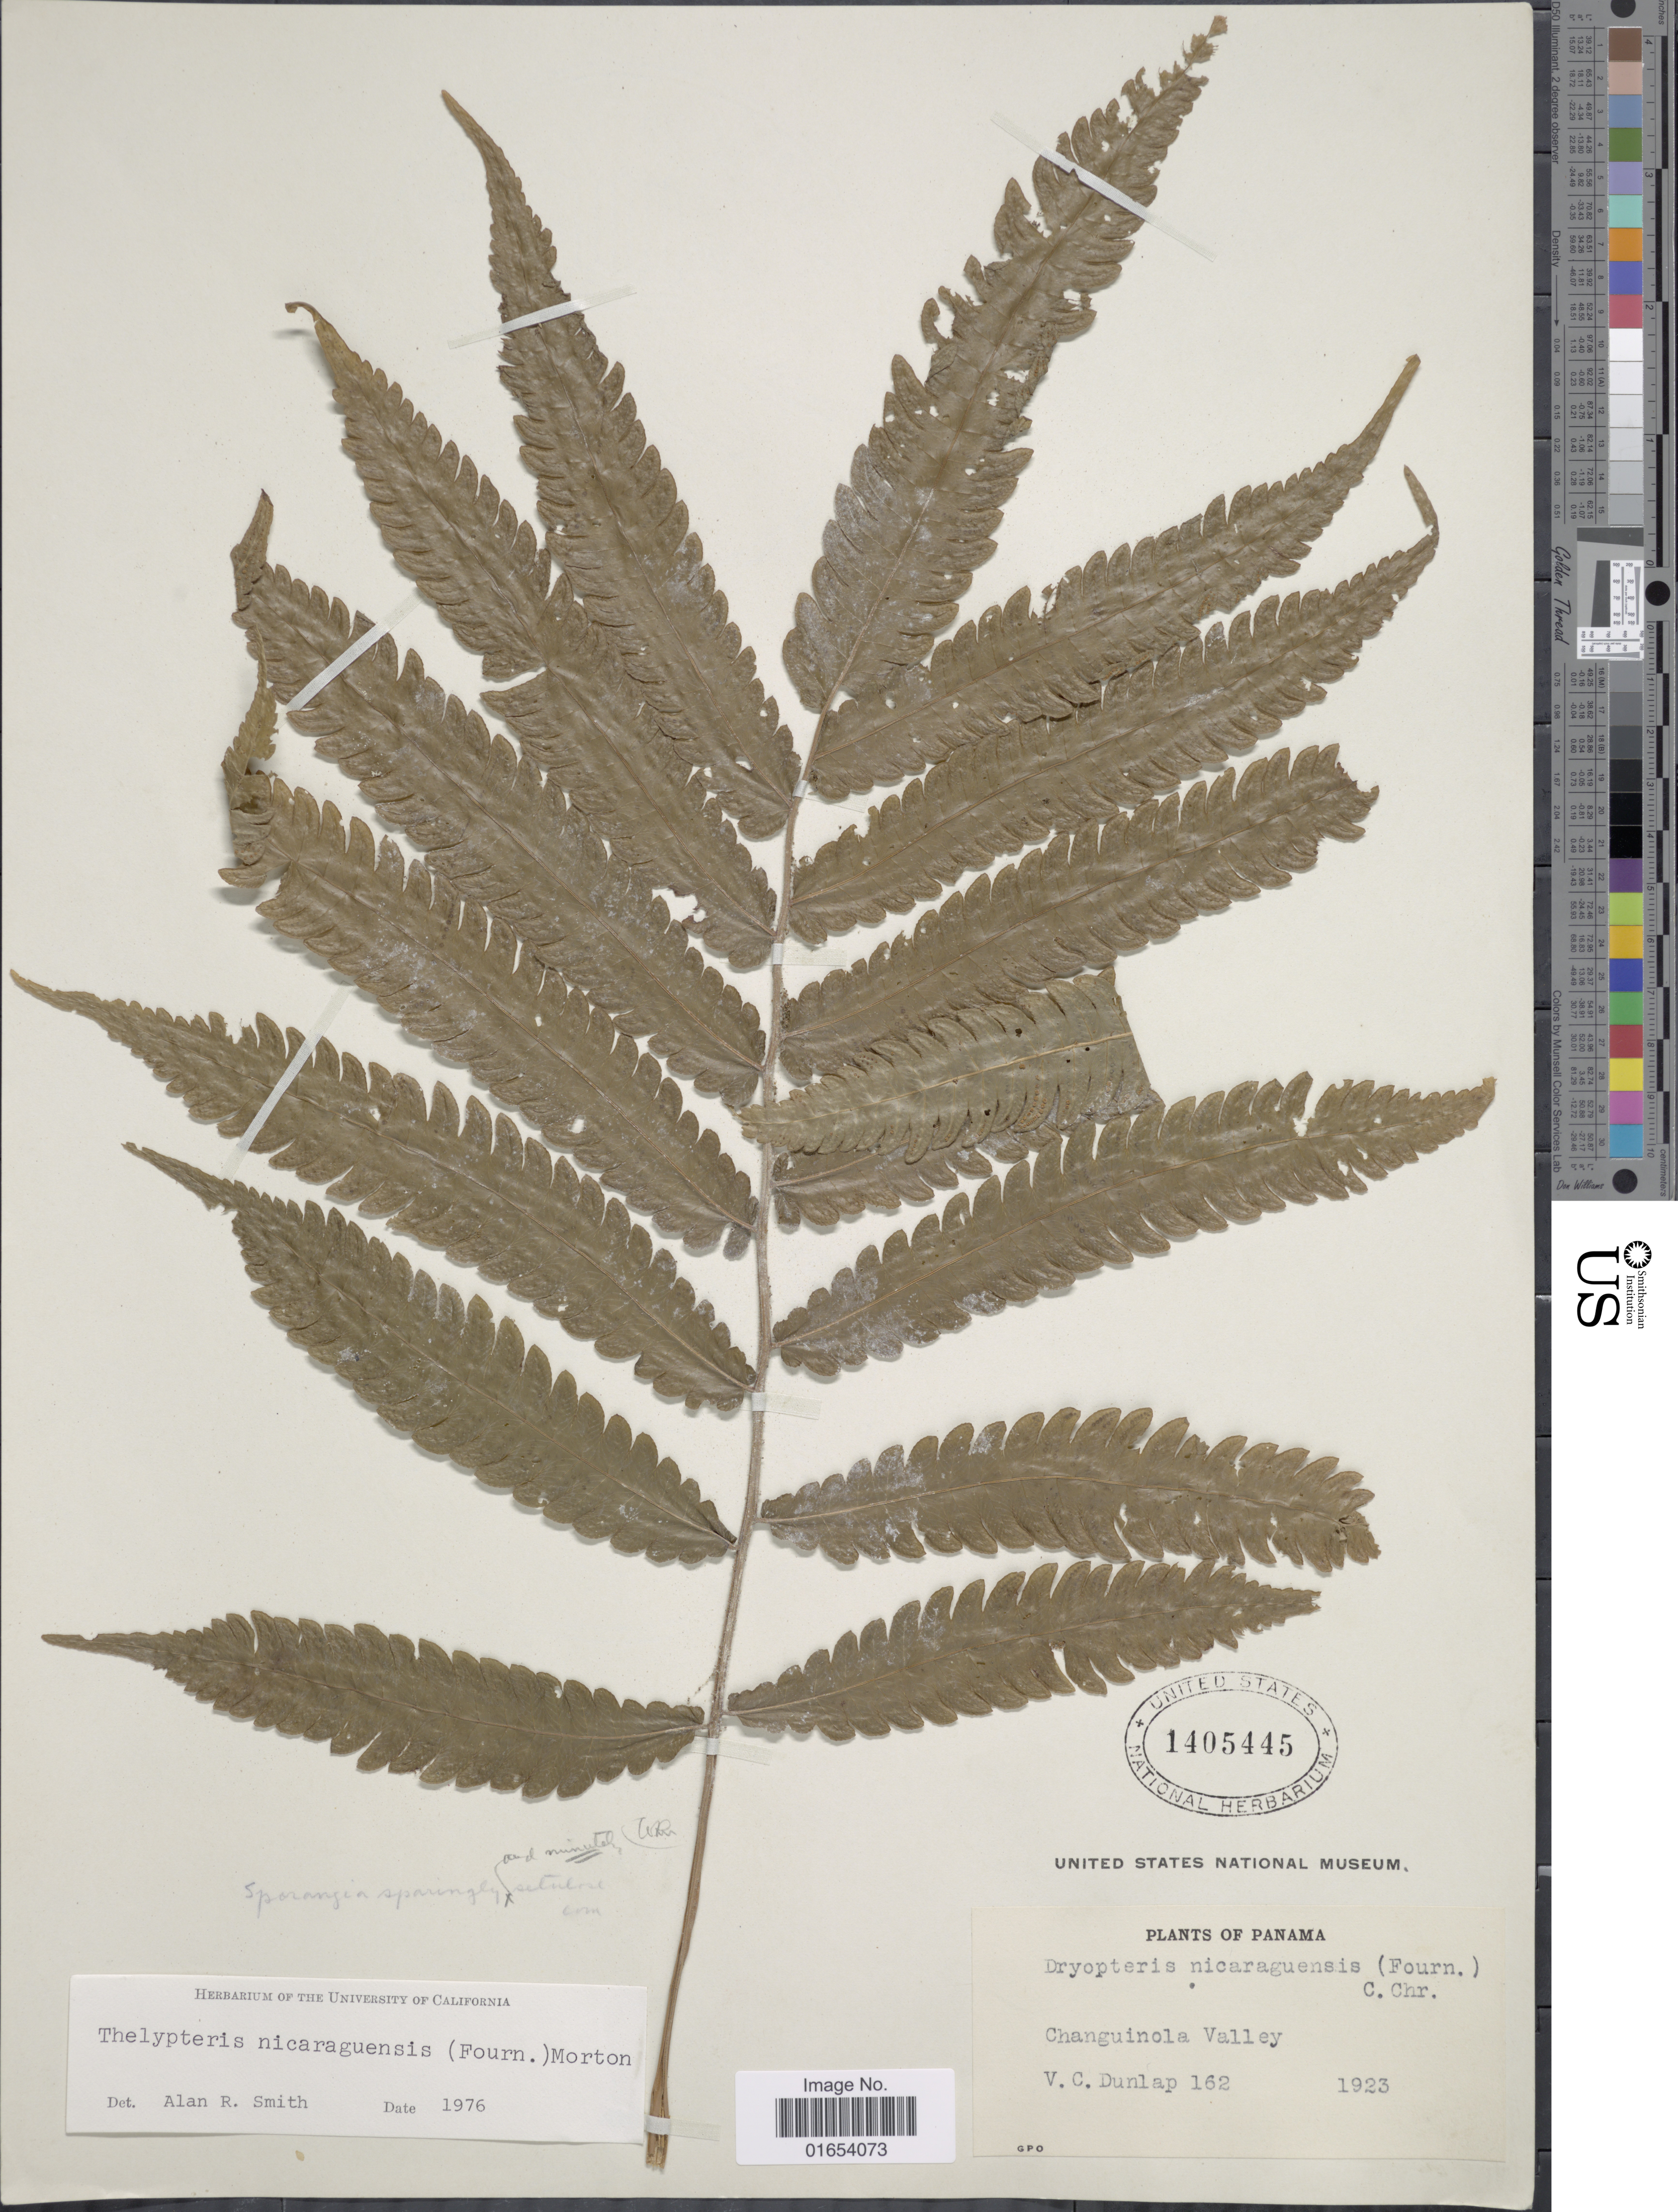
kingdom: Plantae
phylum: Tracheophyta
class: Polypodiopsida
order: Polypodiales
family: Thelypteridaceae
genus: Goniopteris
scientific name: Goniopteris nicaraguensis (C. Chr.) comb. nov., ined 2015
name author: (C. Chr.)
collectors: V. C. Dunlap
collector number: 162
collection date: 1923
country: Panama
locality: Panama, Changuinola Valley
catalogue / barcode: US 1405445